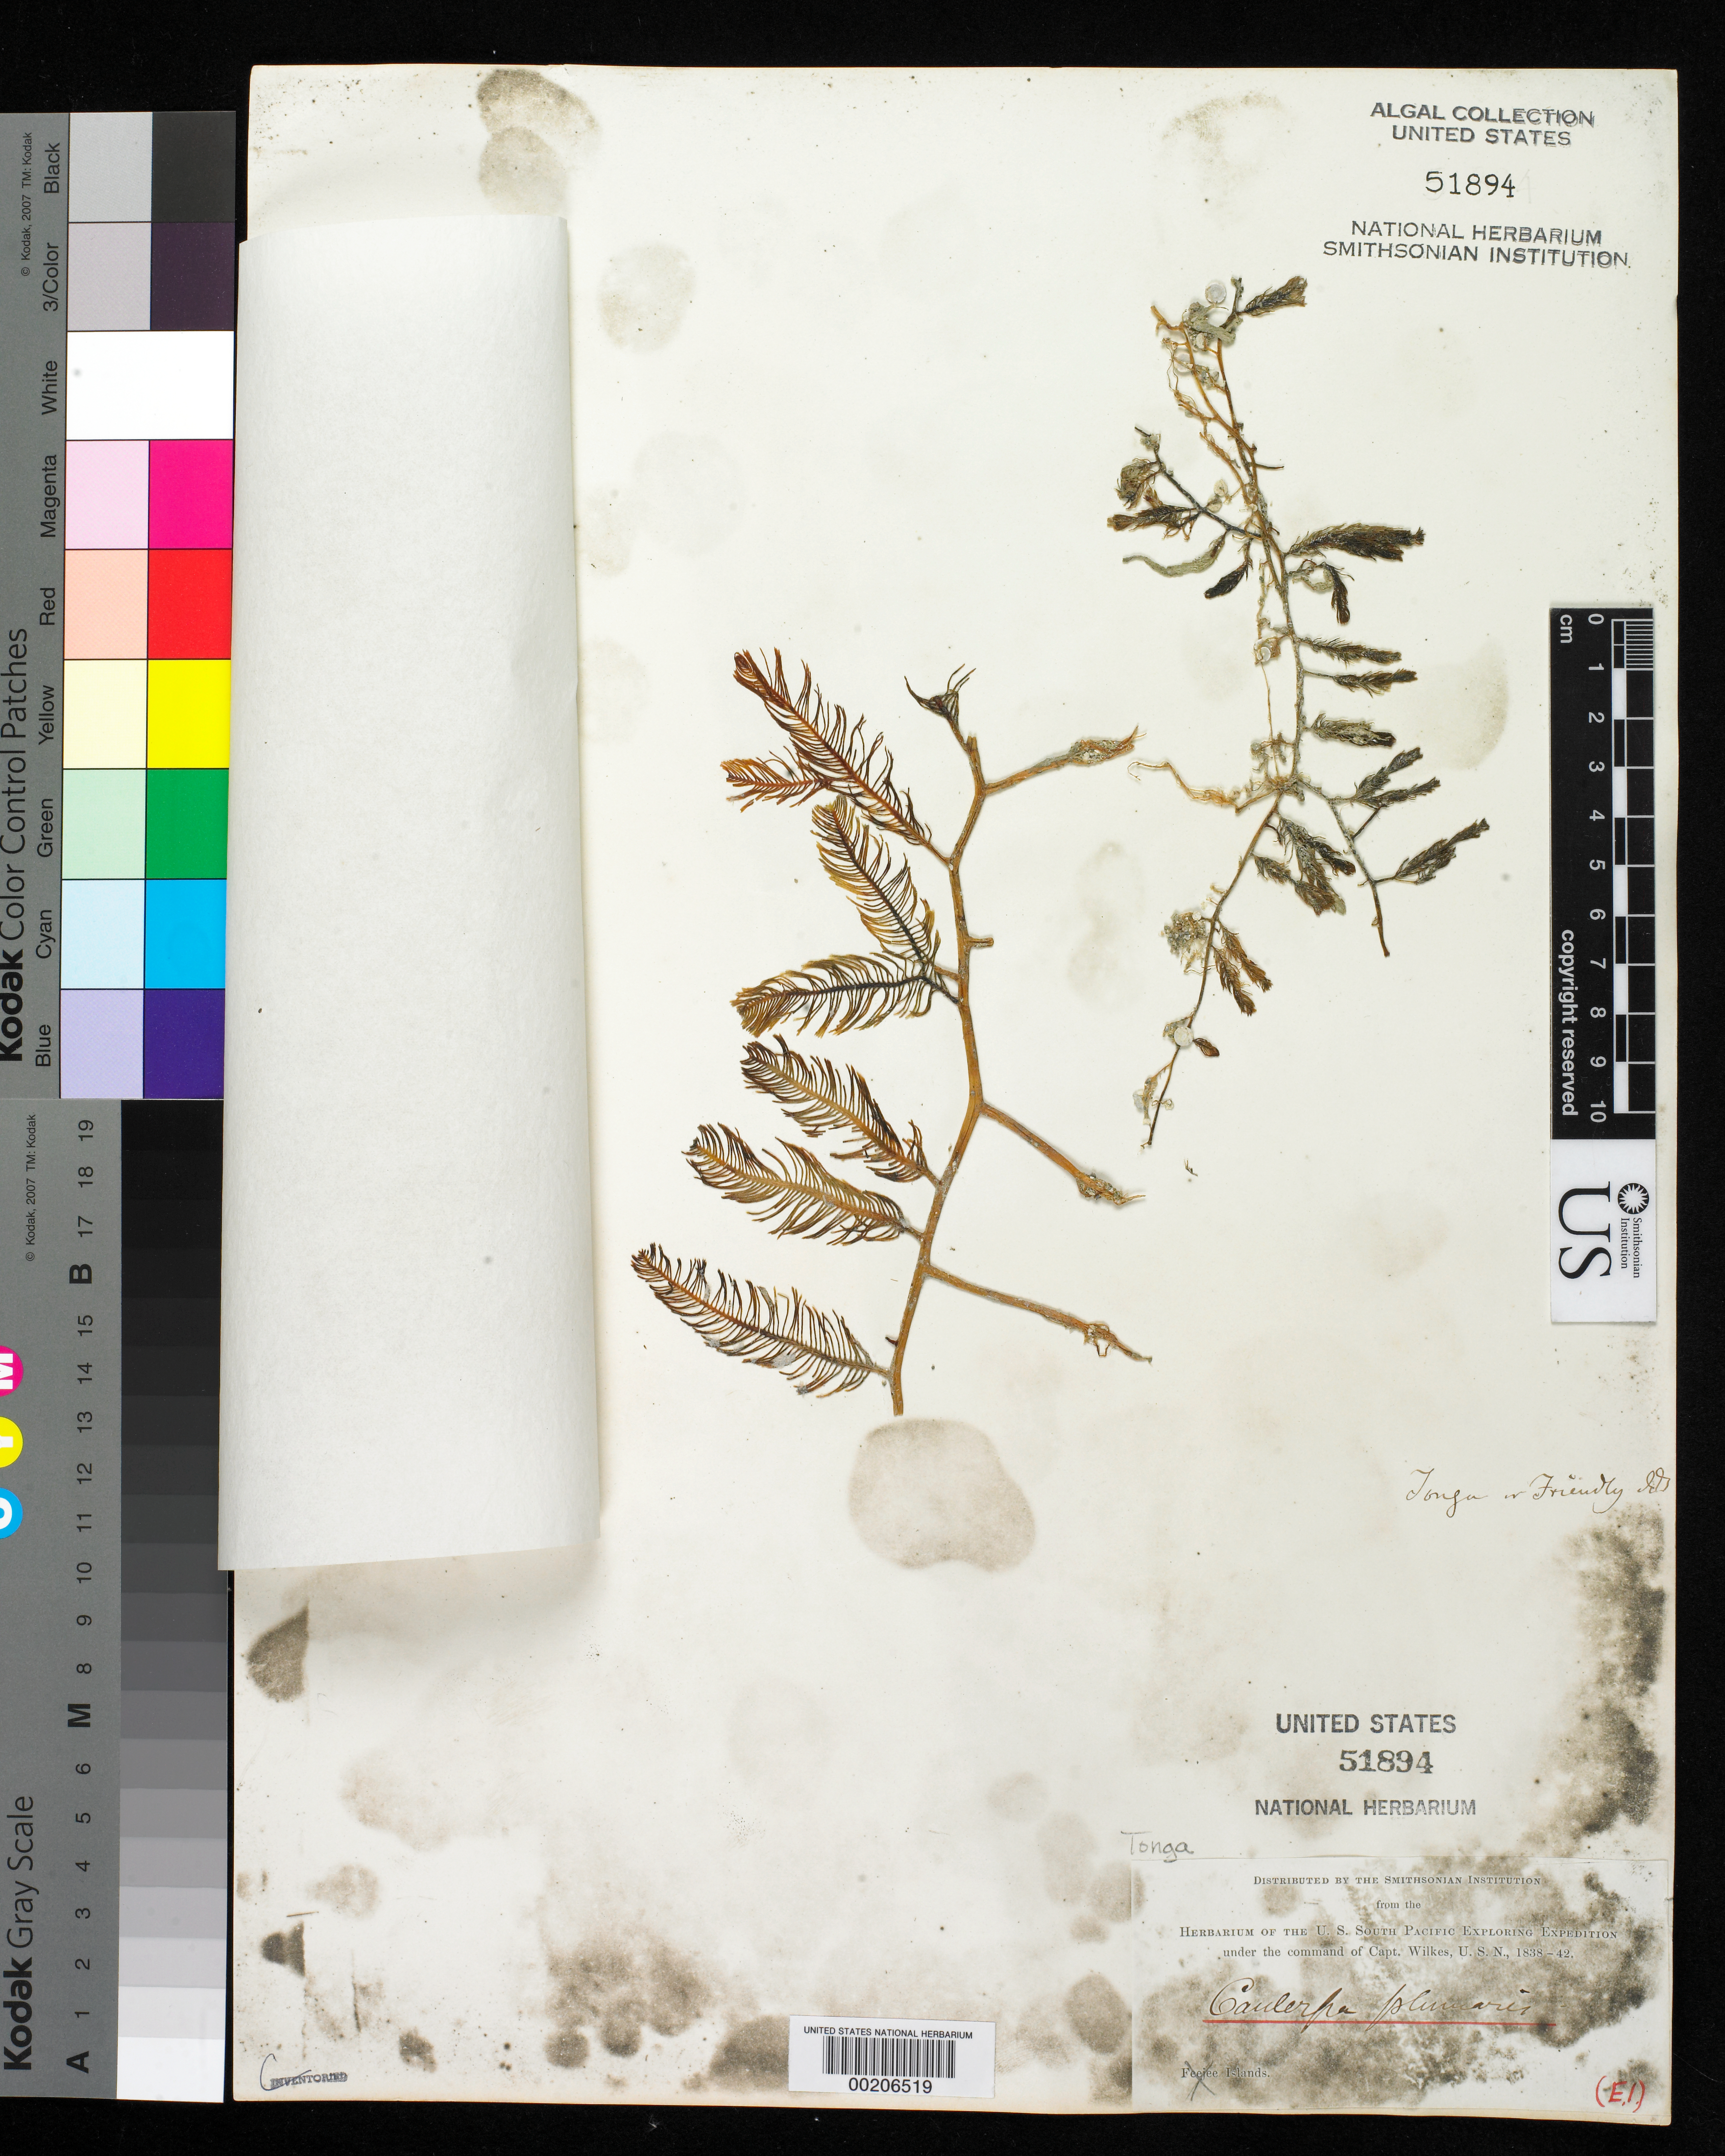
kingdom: Plantae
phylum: Chlorophyta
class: Ulvophyceae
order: Bryopsidales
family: Caulerpaceae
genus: Caulerpa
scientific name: Caulerpa plumaris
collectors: W. D. Brackenridge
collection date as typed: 1840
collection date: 1840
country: Tonga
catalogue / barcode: US 51894